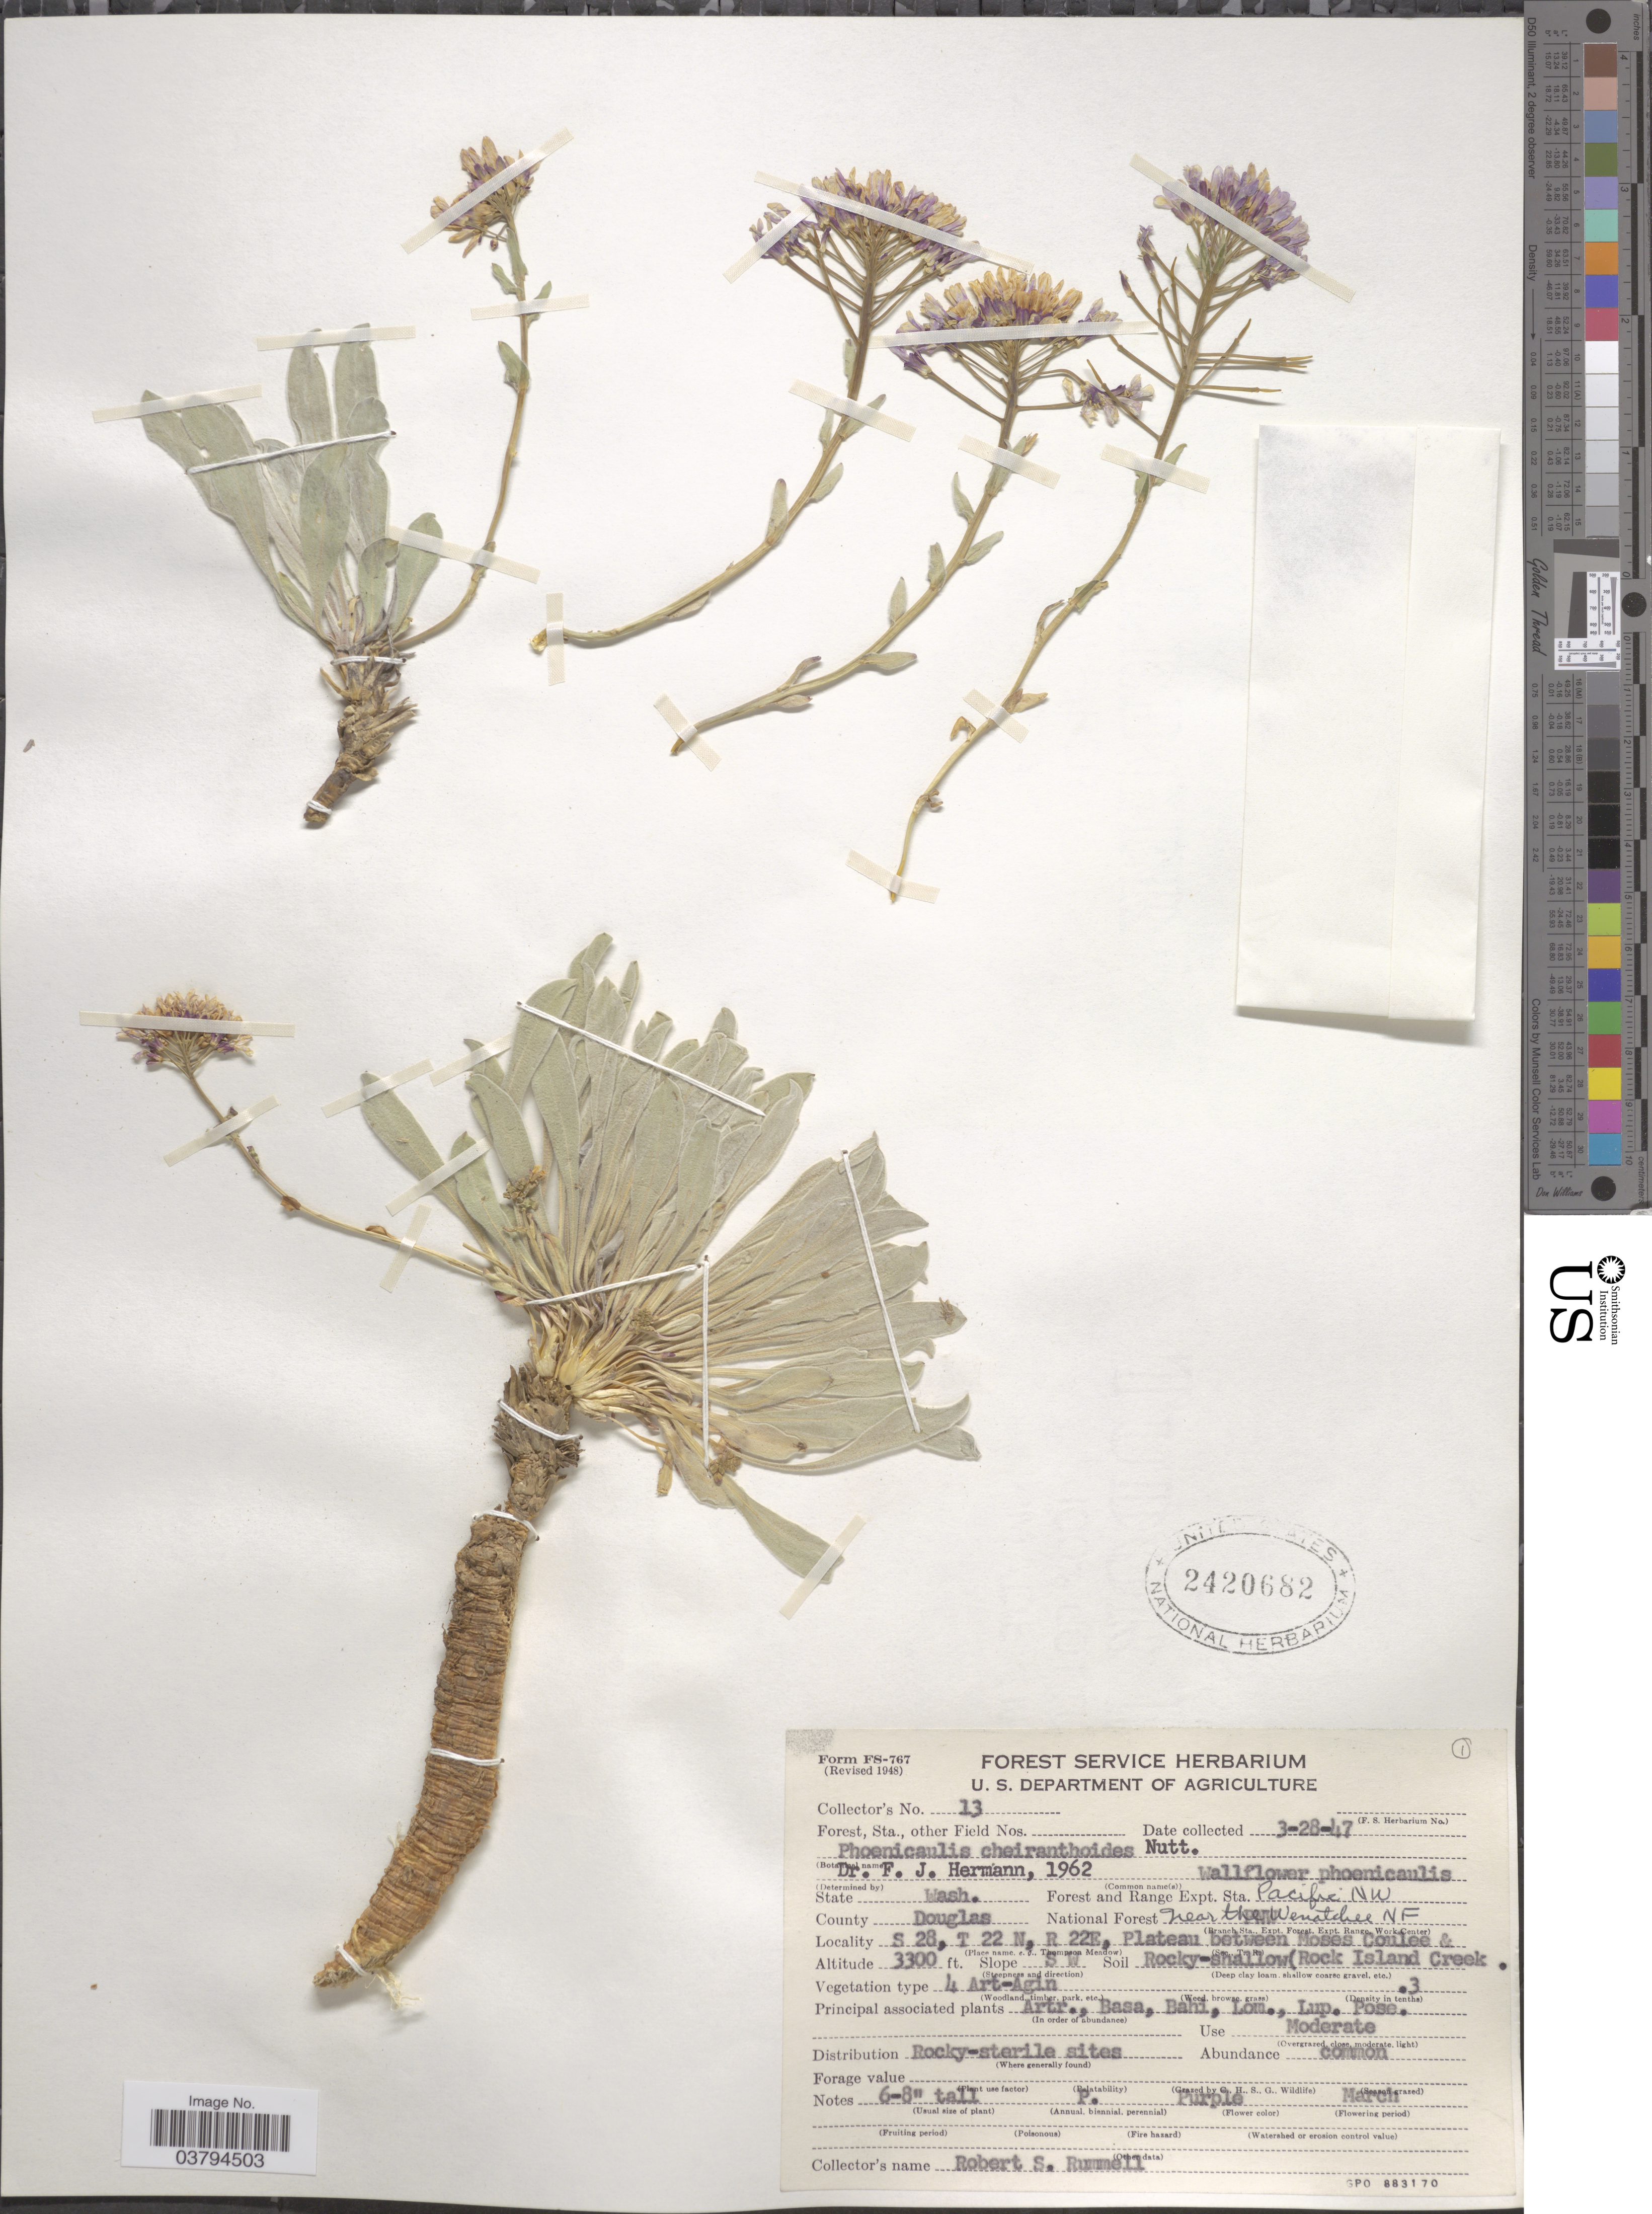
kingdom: Plantae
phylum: Tracheophyta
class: Magnoliopsida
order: Brassicales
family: Brassicaceae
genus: Phoenicaulis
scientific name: Phoenicaulis cheiranthoides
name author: Nutt.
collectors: R. Rummell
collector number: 13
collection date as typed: Transcribed d/m/y: 28/3/47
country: United States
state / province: Washington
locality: S 28, T 22 N, R 22E, Plateau between Moses Coulee & Rocky-shallow (Rock Island Creek).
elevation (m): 1006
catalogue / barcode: US 2420682